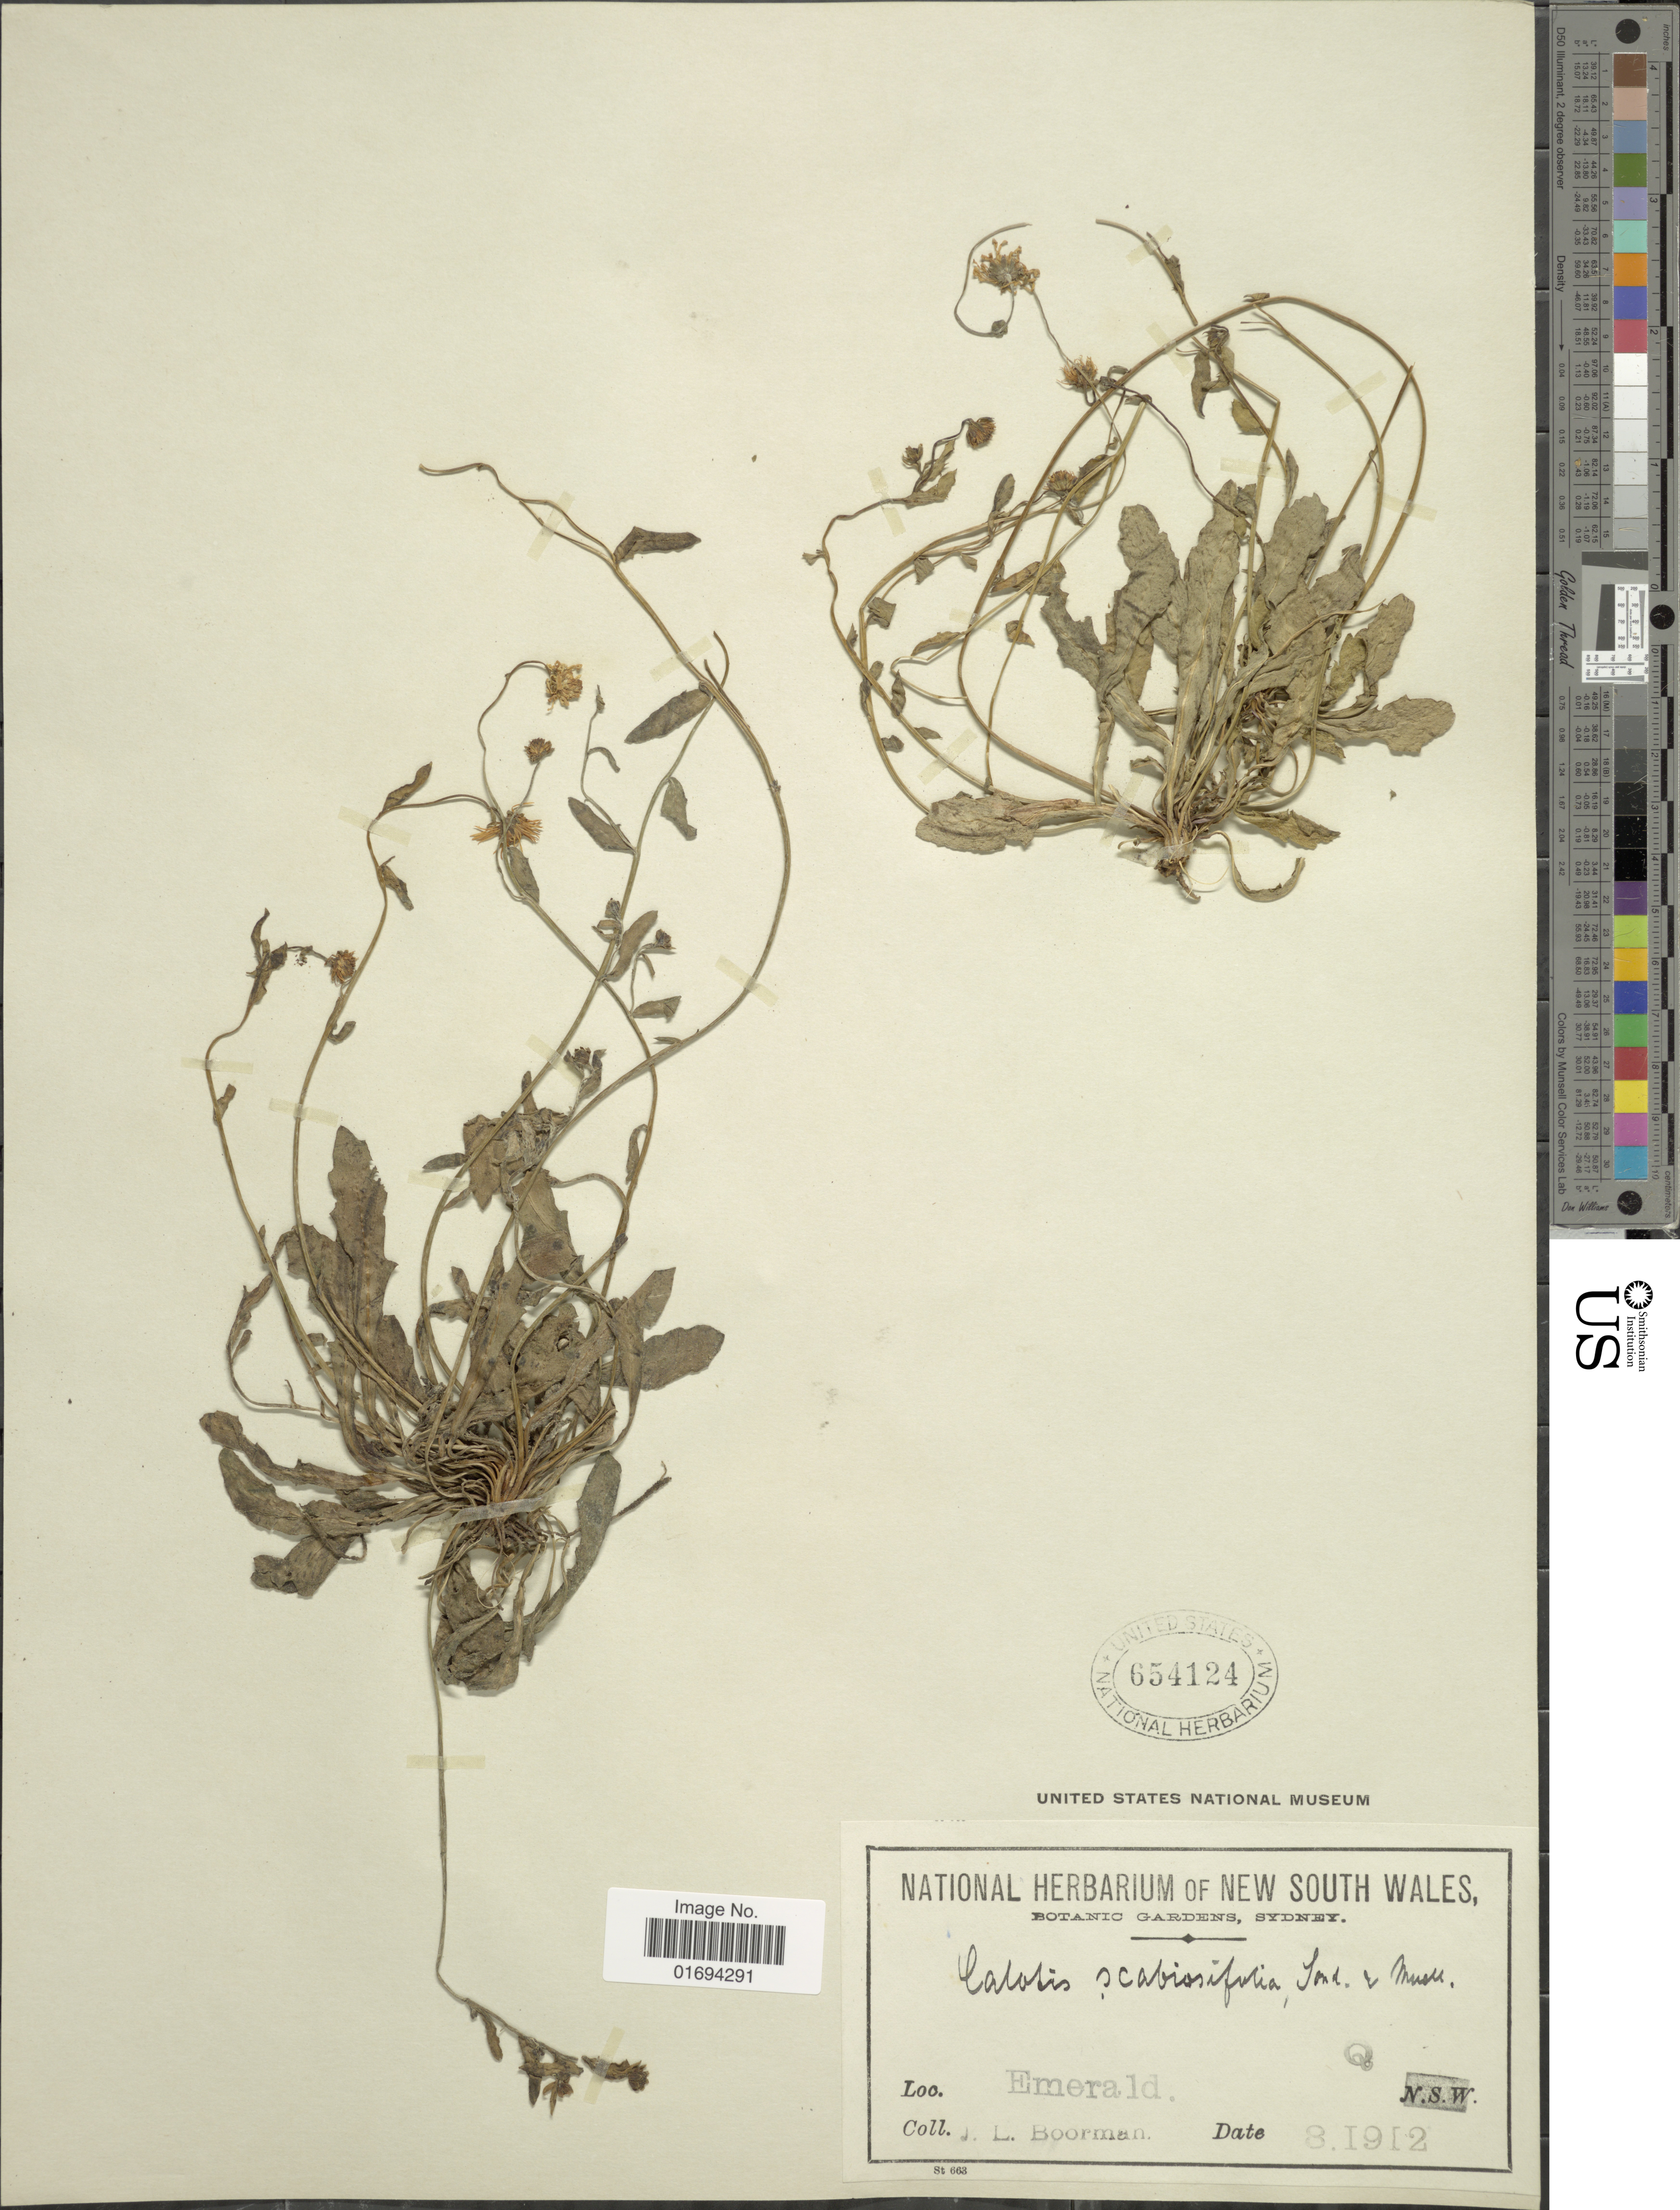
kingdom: Plantae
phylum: Tracheophyta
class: Magnoliopsida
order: Asterales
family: Asteraceae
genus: Calotis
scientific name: Calotis scabiosifolia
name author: Sond. ex F. Muell.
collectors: J. Boorman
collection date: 1912-08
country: Australia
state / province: Queensland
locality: Emerald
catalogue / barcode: US 654124